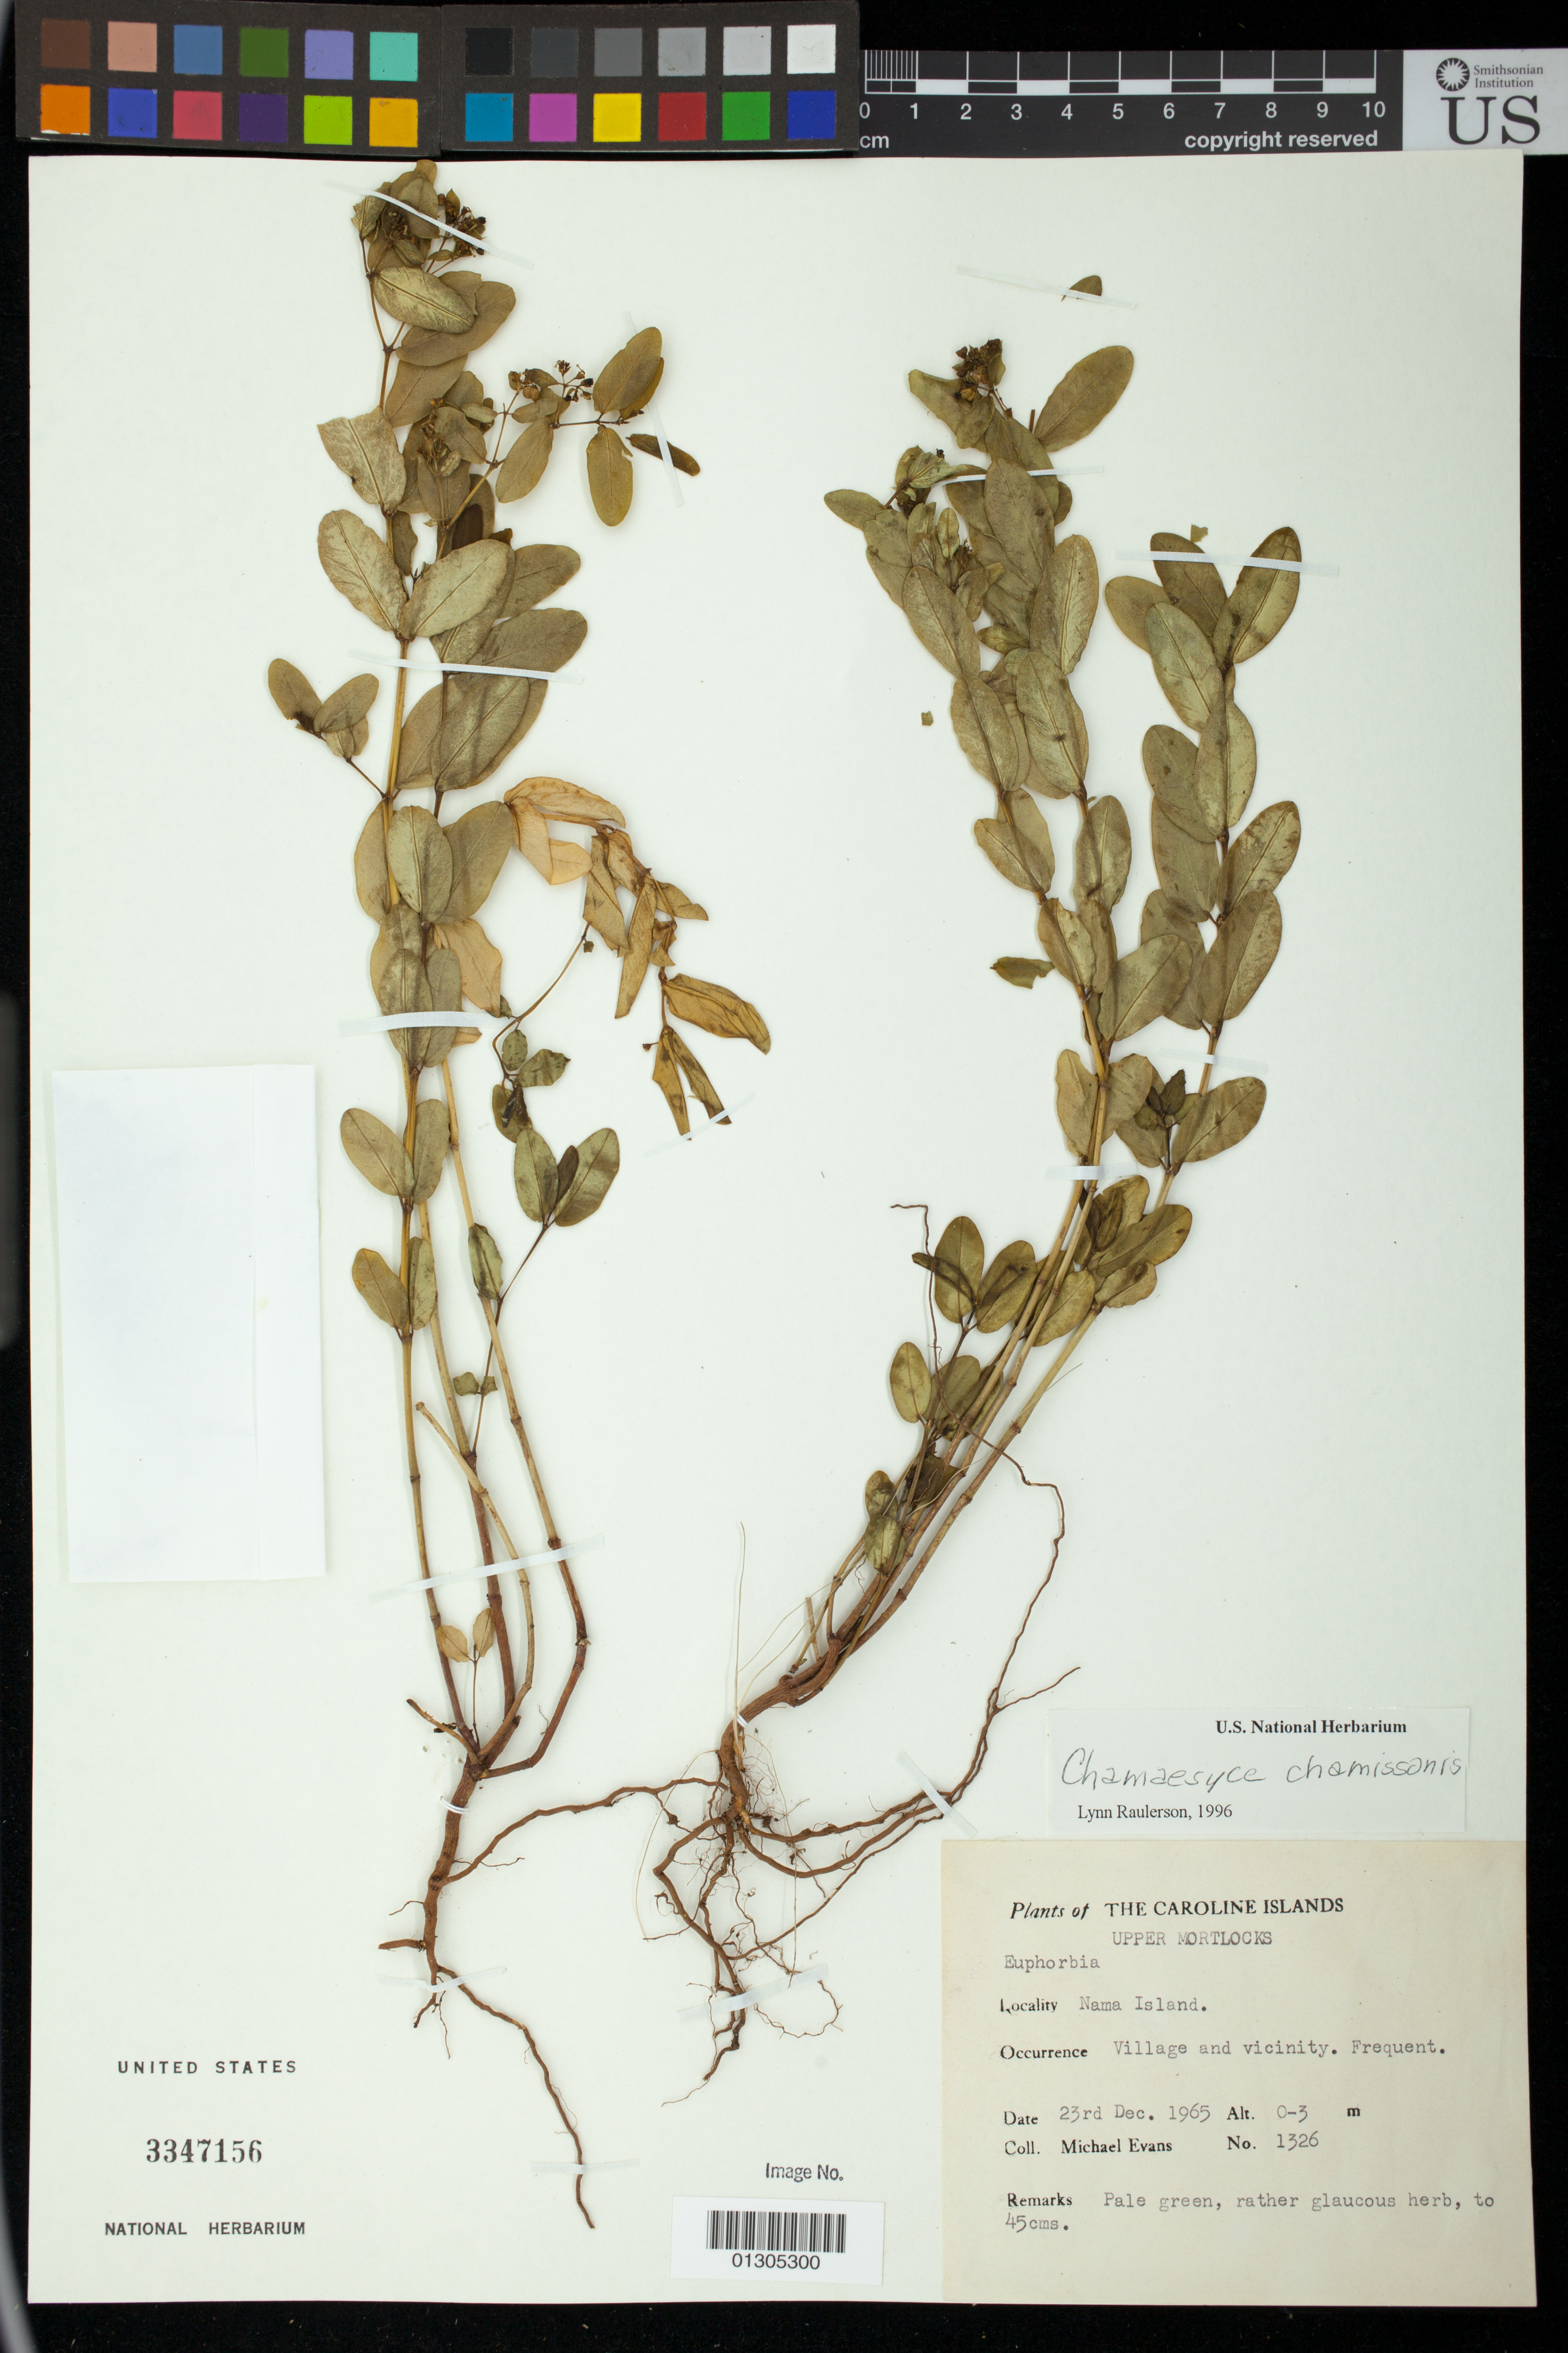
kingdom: Plantae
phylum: Tracheophyta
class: Magnoliopsida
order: Malpighiales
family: Euphorbiaceae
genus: Euphorbia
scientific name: Euphorbia chamissonis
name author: (Klotzsch ex Klotzsch & Garcke) Boiss.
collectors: M. Evans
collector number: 1326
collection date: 1965-12-23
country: Micronesia, Federated States of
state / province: Truk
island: Nama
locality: Upper Mortlocks, Nama Island. Village and vicinity.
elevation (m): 0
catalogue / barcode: US 3347156